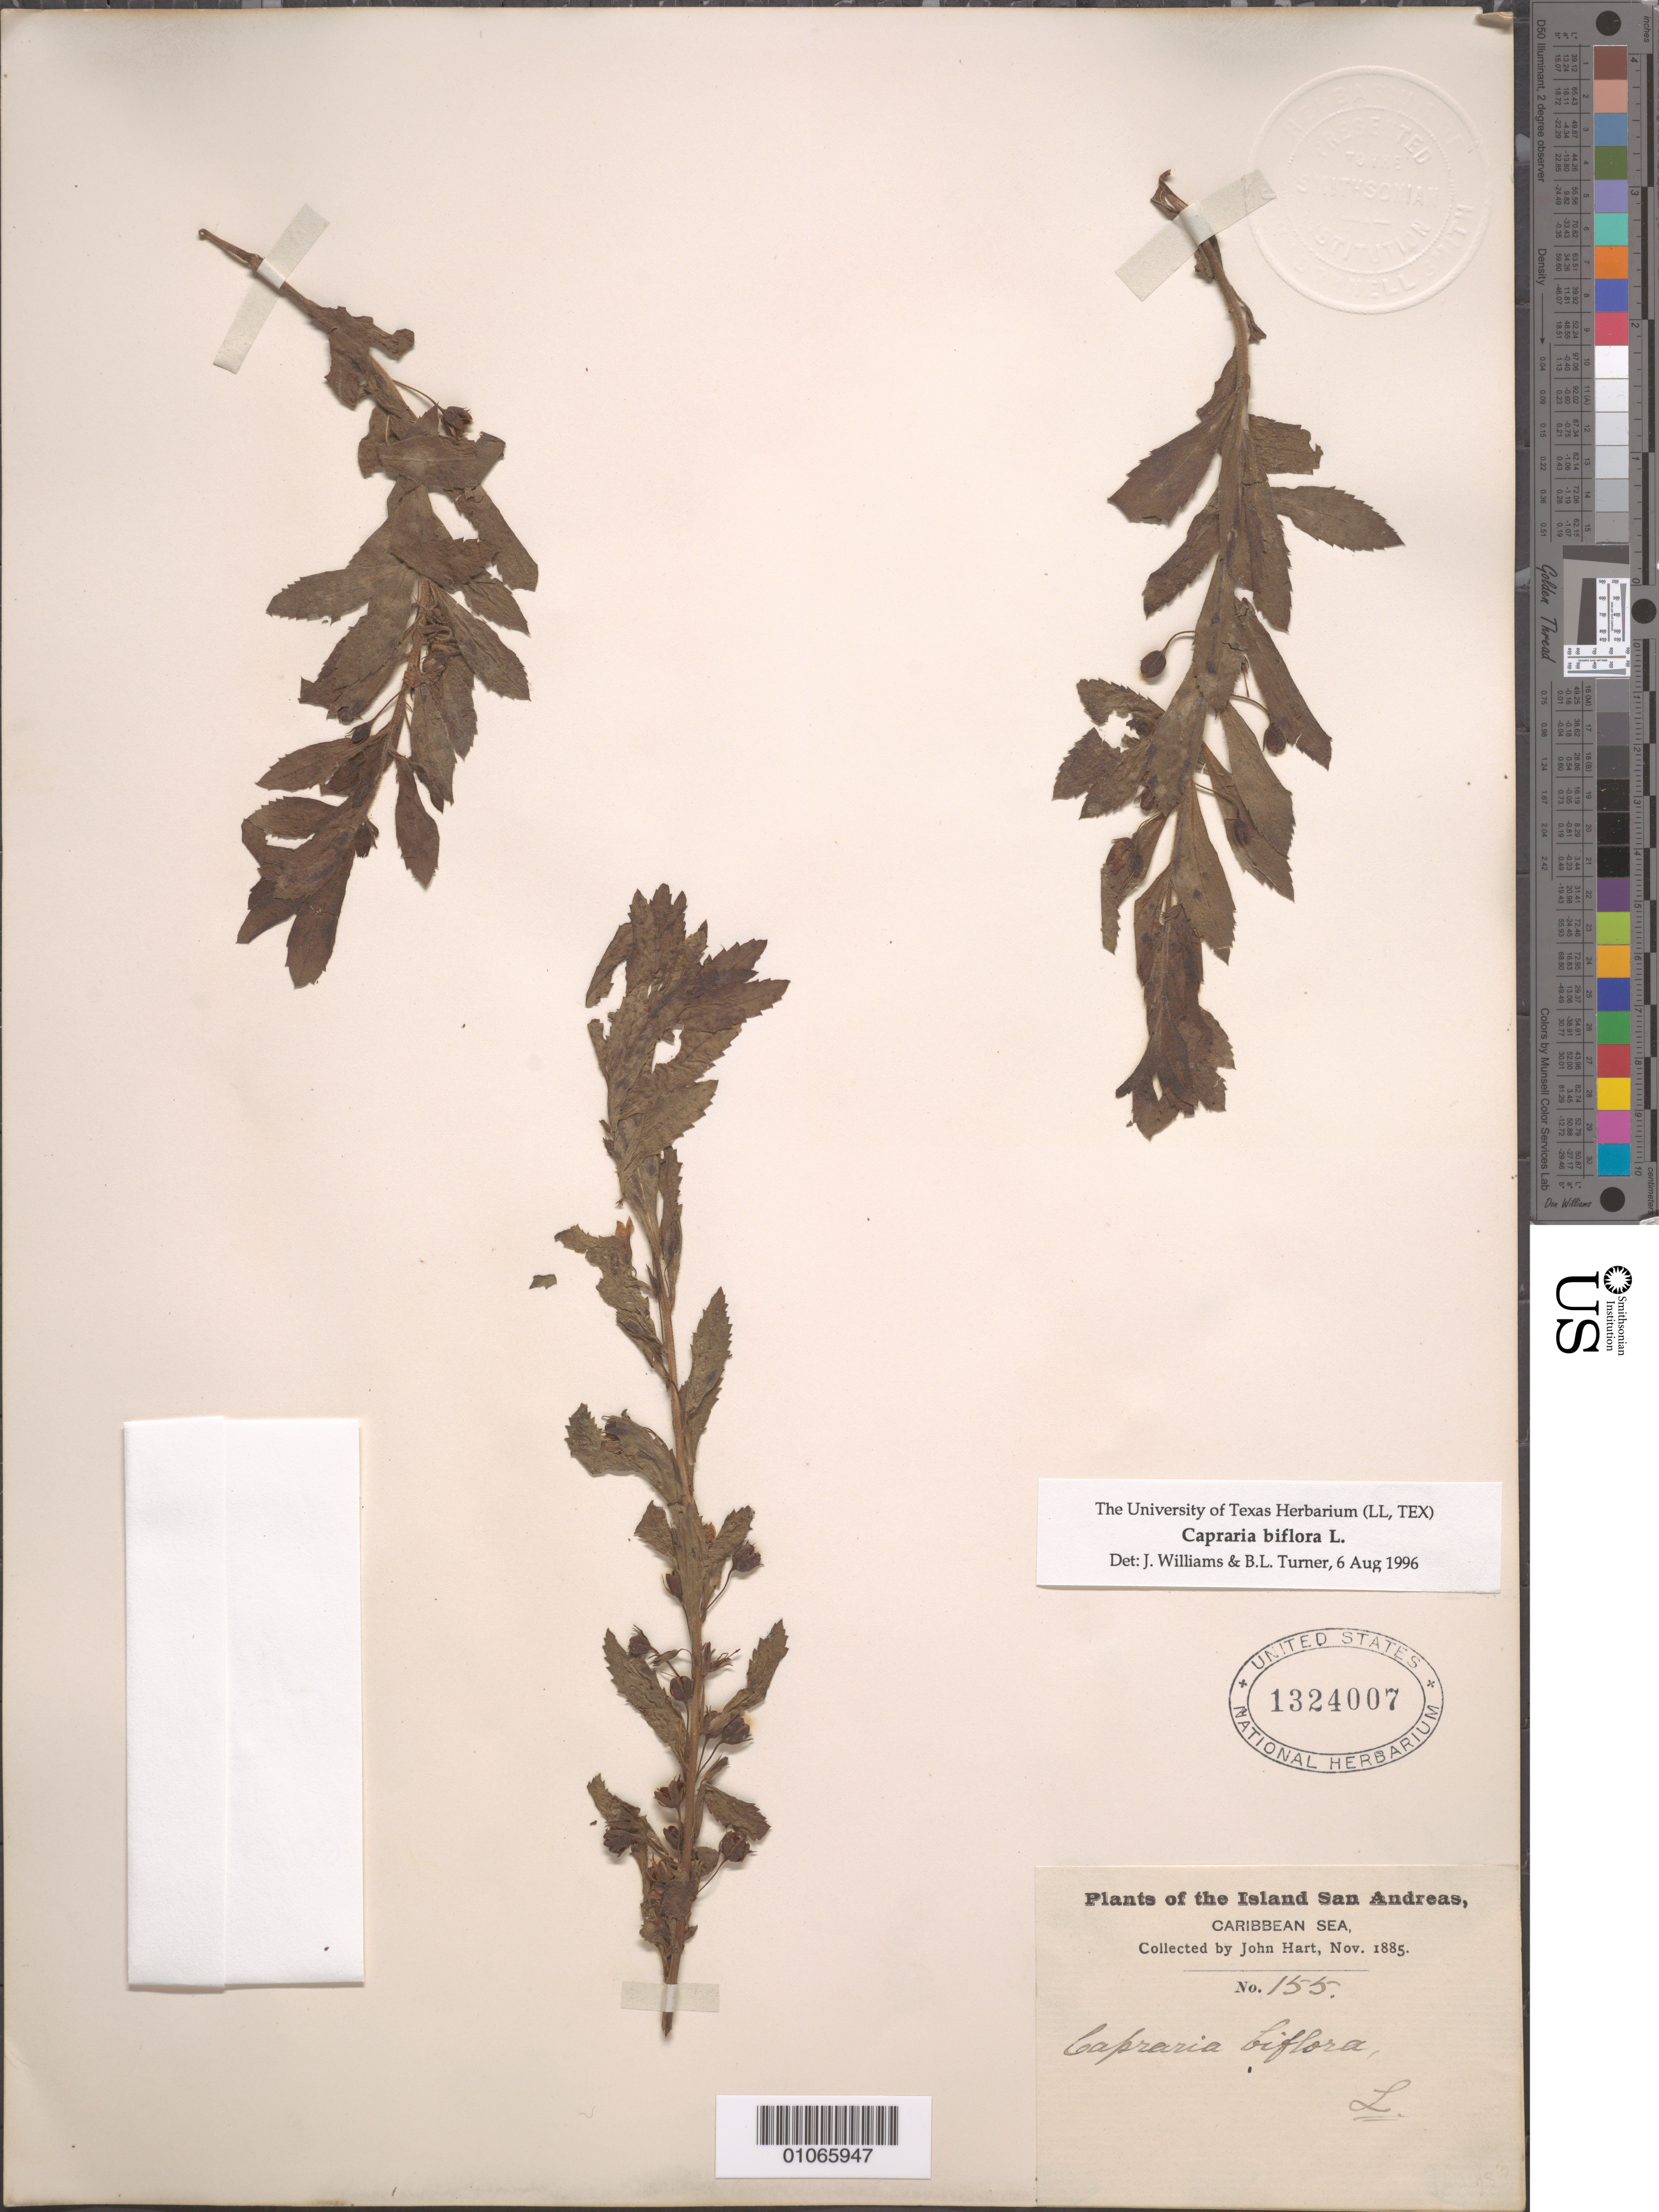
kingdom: Plantae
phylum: Tracheophyta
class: Magnoliopsida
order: Lamiales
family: Scrophulariaceae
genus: Capraria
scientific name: Capraria biflora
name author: L.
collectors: J. Hart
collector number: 155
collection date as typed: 10 Jan 1885 to 31 Dec 1885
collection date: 1885-01-10/1885-12-31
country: Colombia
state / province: San Andrés Y Providencia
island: San Andres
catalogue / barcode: US 1324007